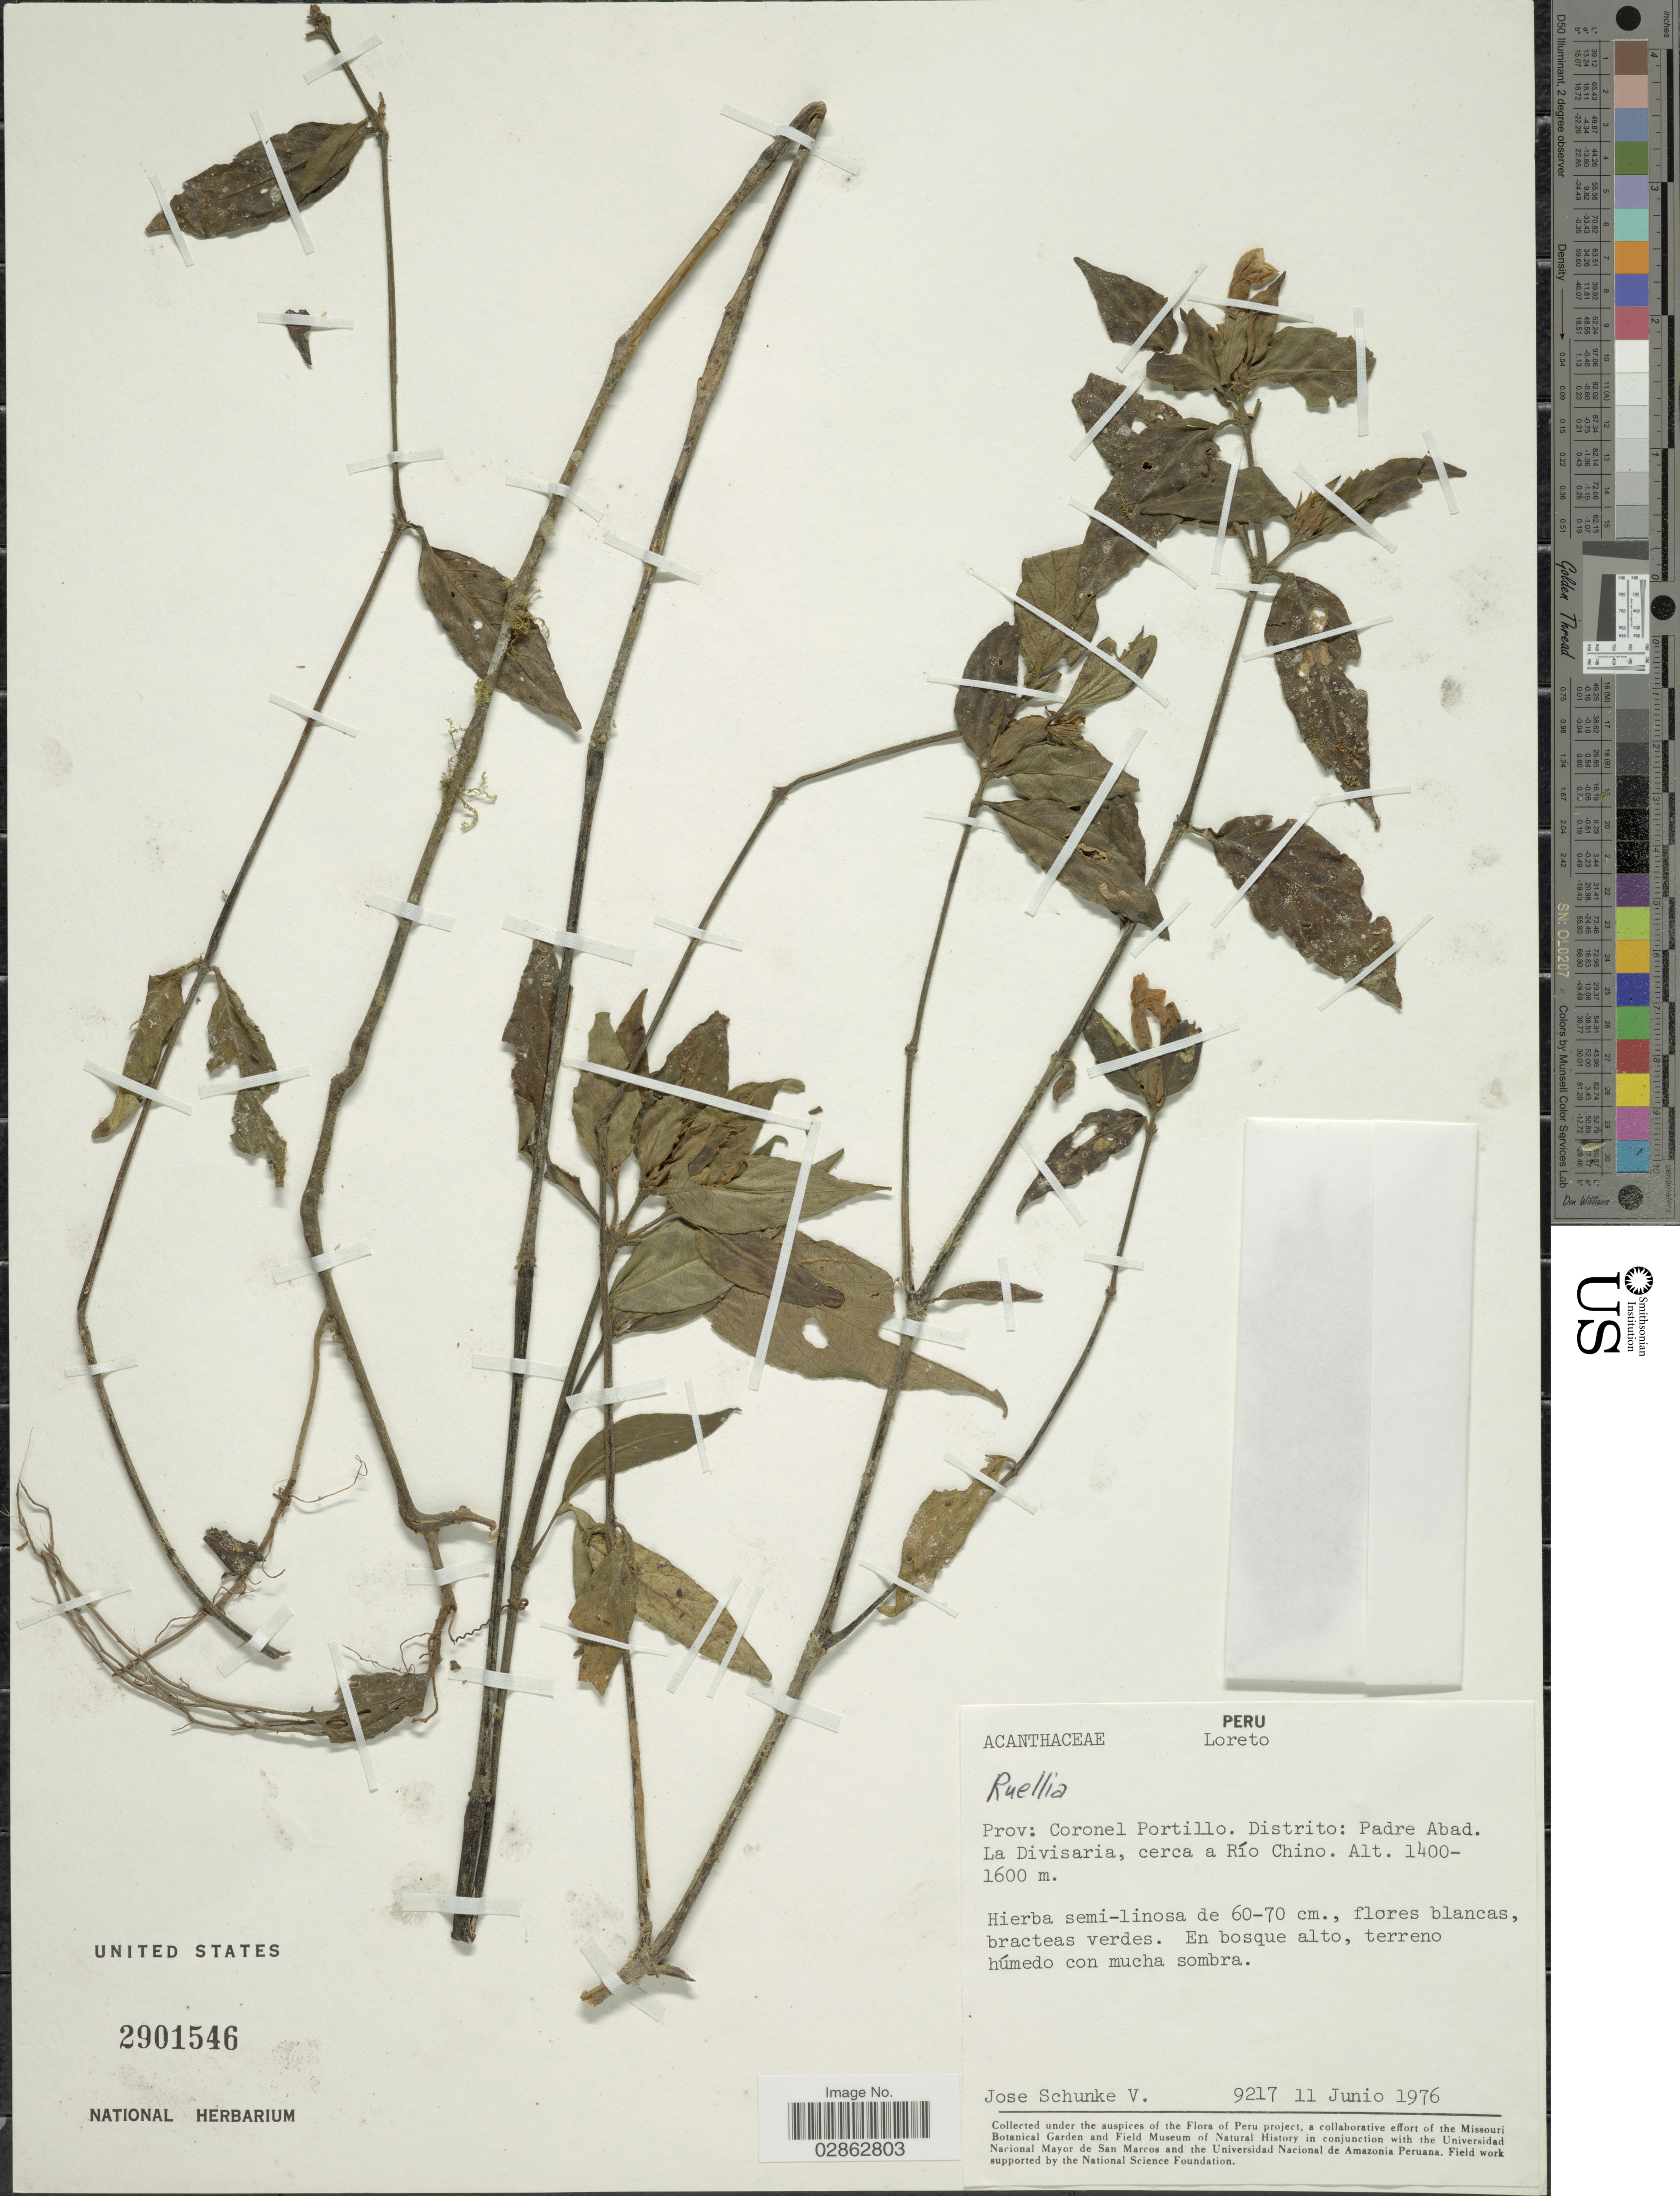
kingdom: Plantae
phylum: Tracheophyta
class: Magnoliopsida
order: Lamiales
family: Acanthaceae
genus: Ruellia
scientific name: Ruellia sp.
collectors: J. Schunke Vigo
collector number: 9217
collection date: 1976-06-11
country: Peru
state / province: Loreto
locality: Prov: Coronel Portillo. Distrito: Padre Abad. La Divisaria, cerca a Río Chino.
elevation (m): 1400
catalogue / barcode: US 2901546